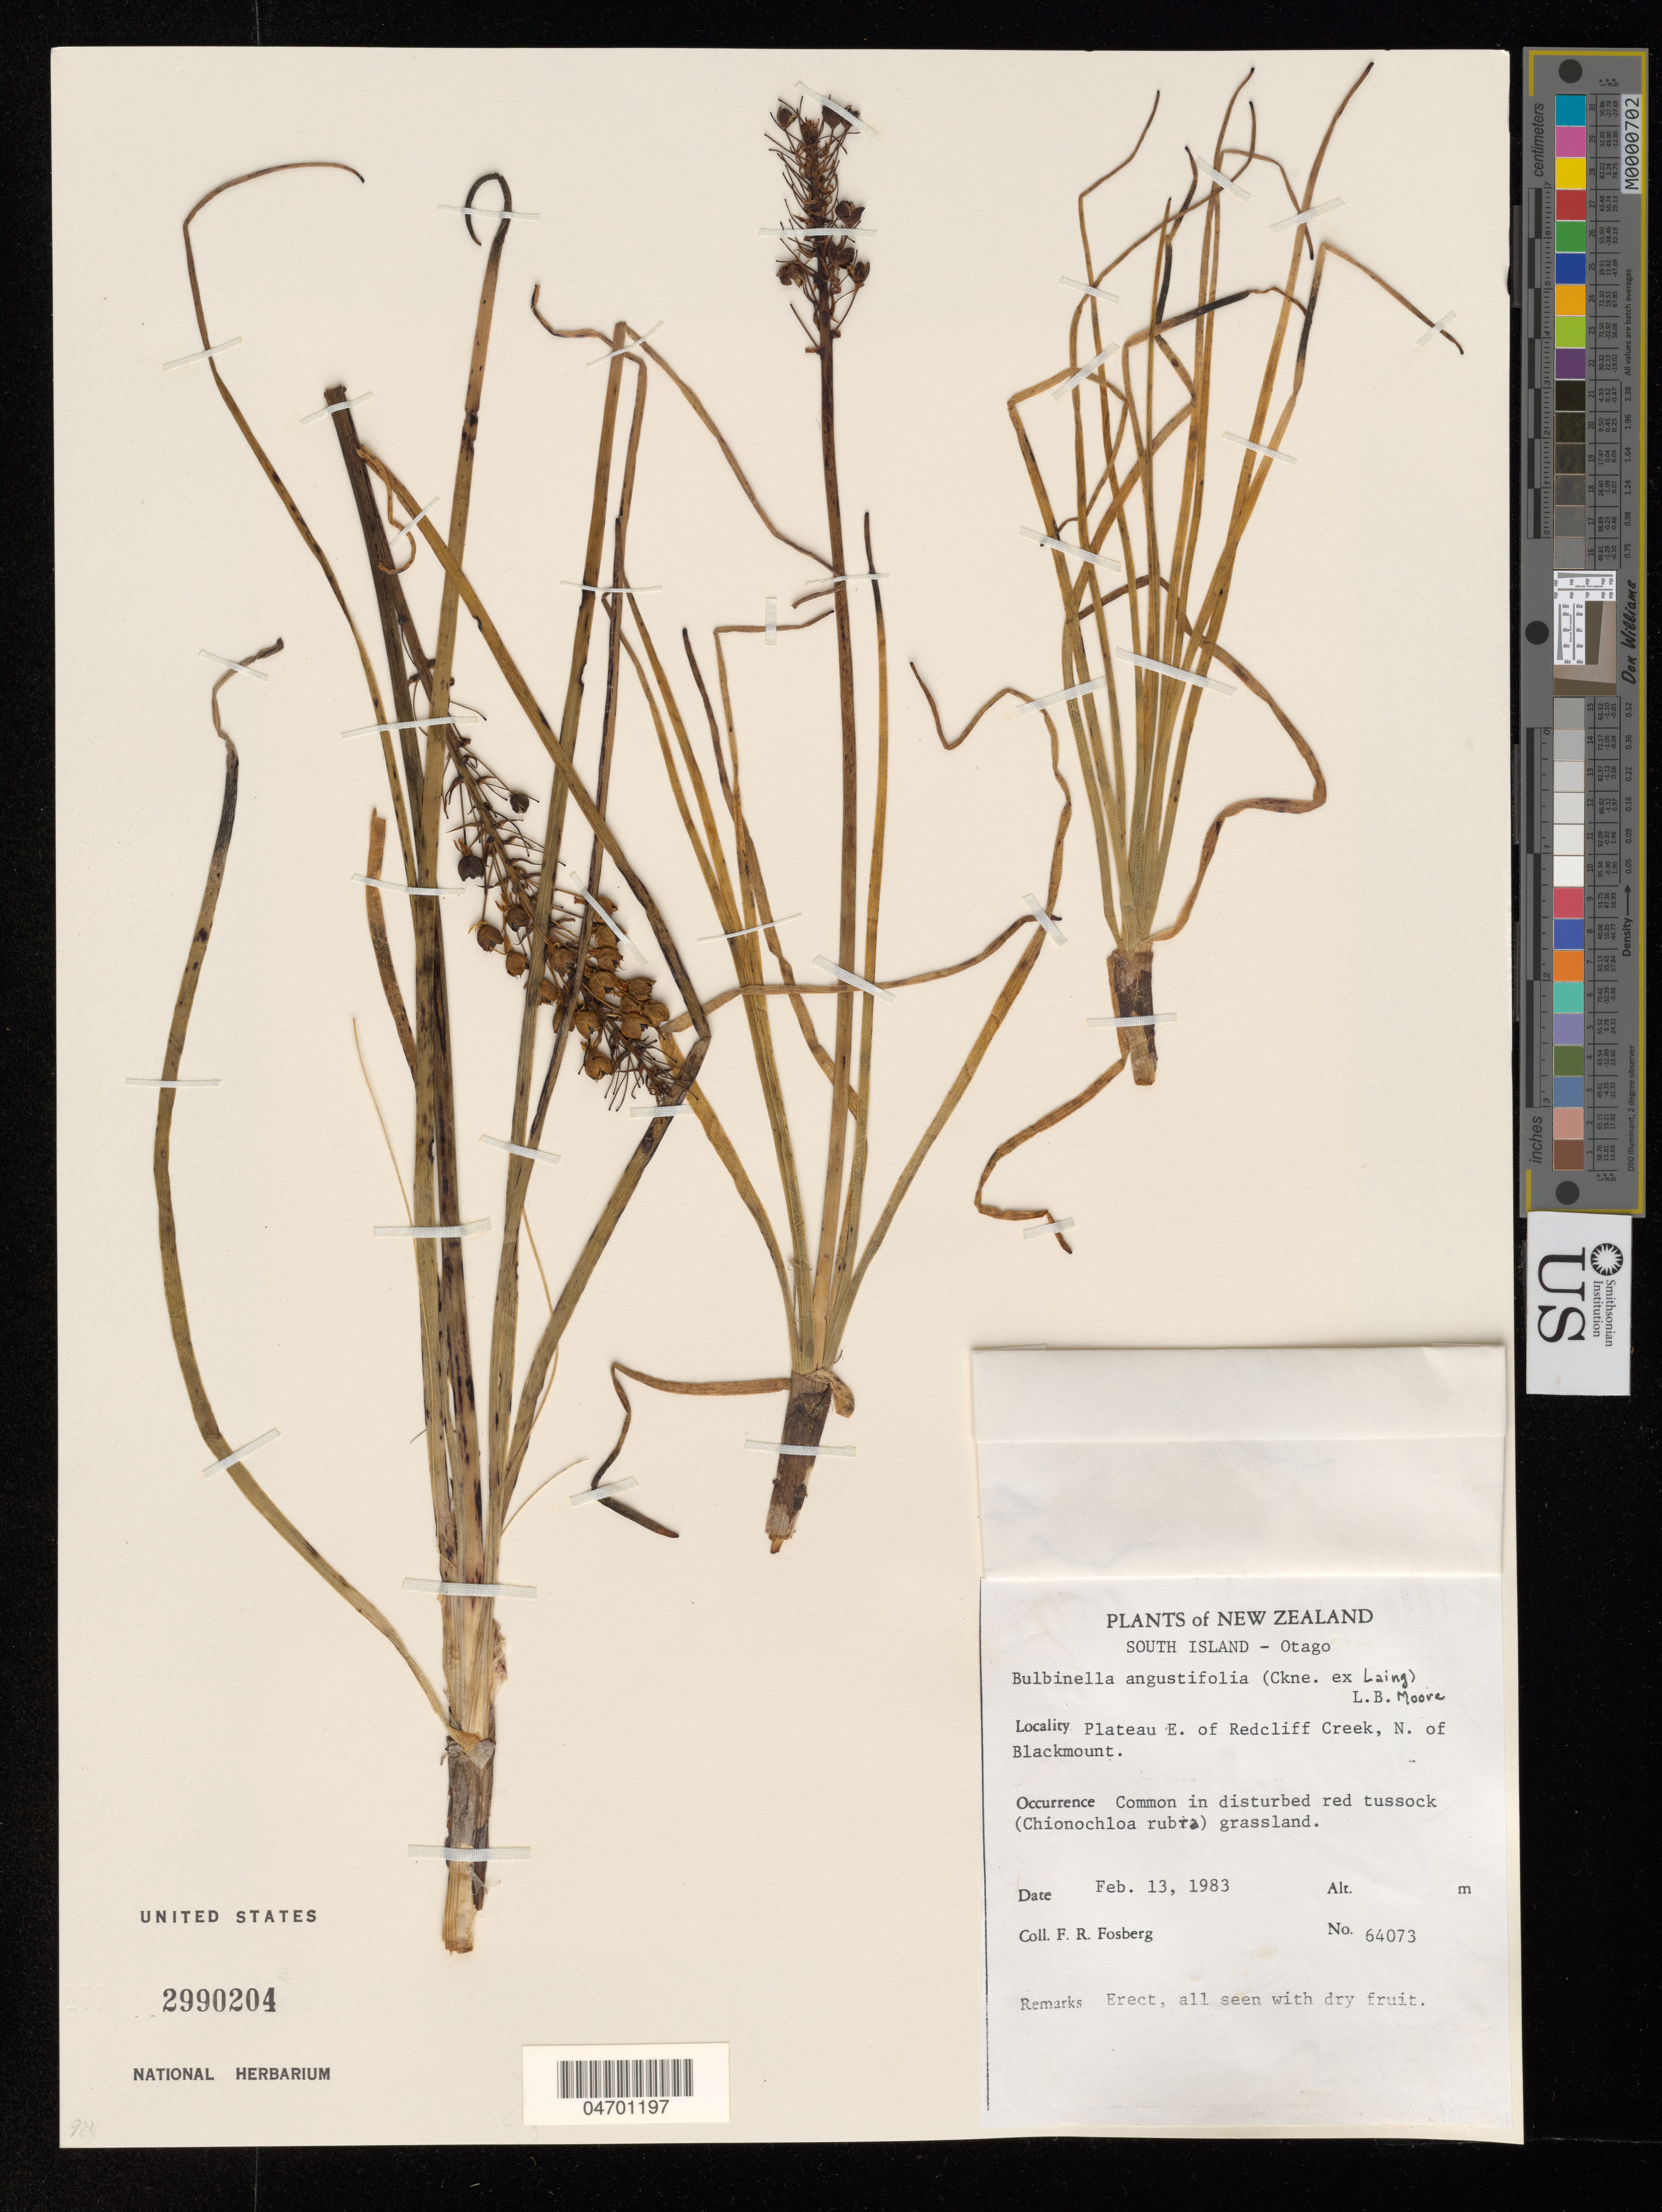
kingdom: Plantae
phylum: Tracheophyta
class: Liliopsida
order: Asparagales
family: Asphodelaceae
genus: Bulbinella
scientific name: Bulbinella angustifolia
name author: (Cockayne & Laing) L.B. Moore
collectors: F. R. Fosberg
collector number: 64073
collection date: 1983-02-13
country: New Zealand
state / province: Otago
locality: South Island. Plateau E. of Redcliff Creek, N. of Blackmount.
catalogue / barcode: US 2990204